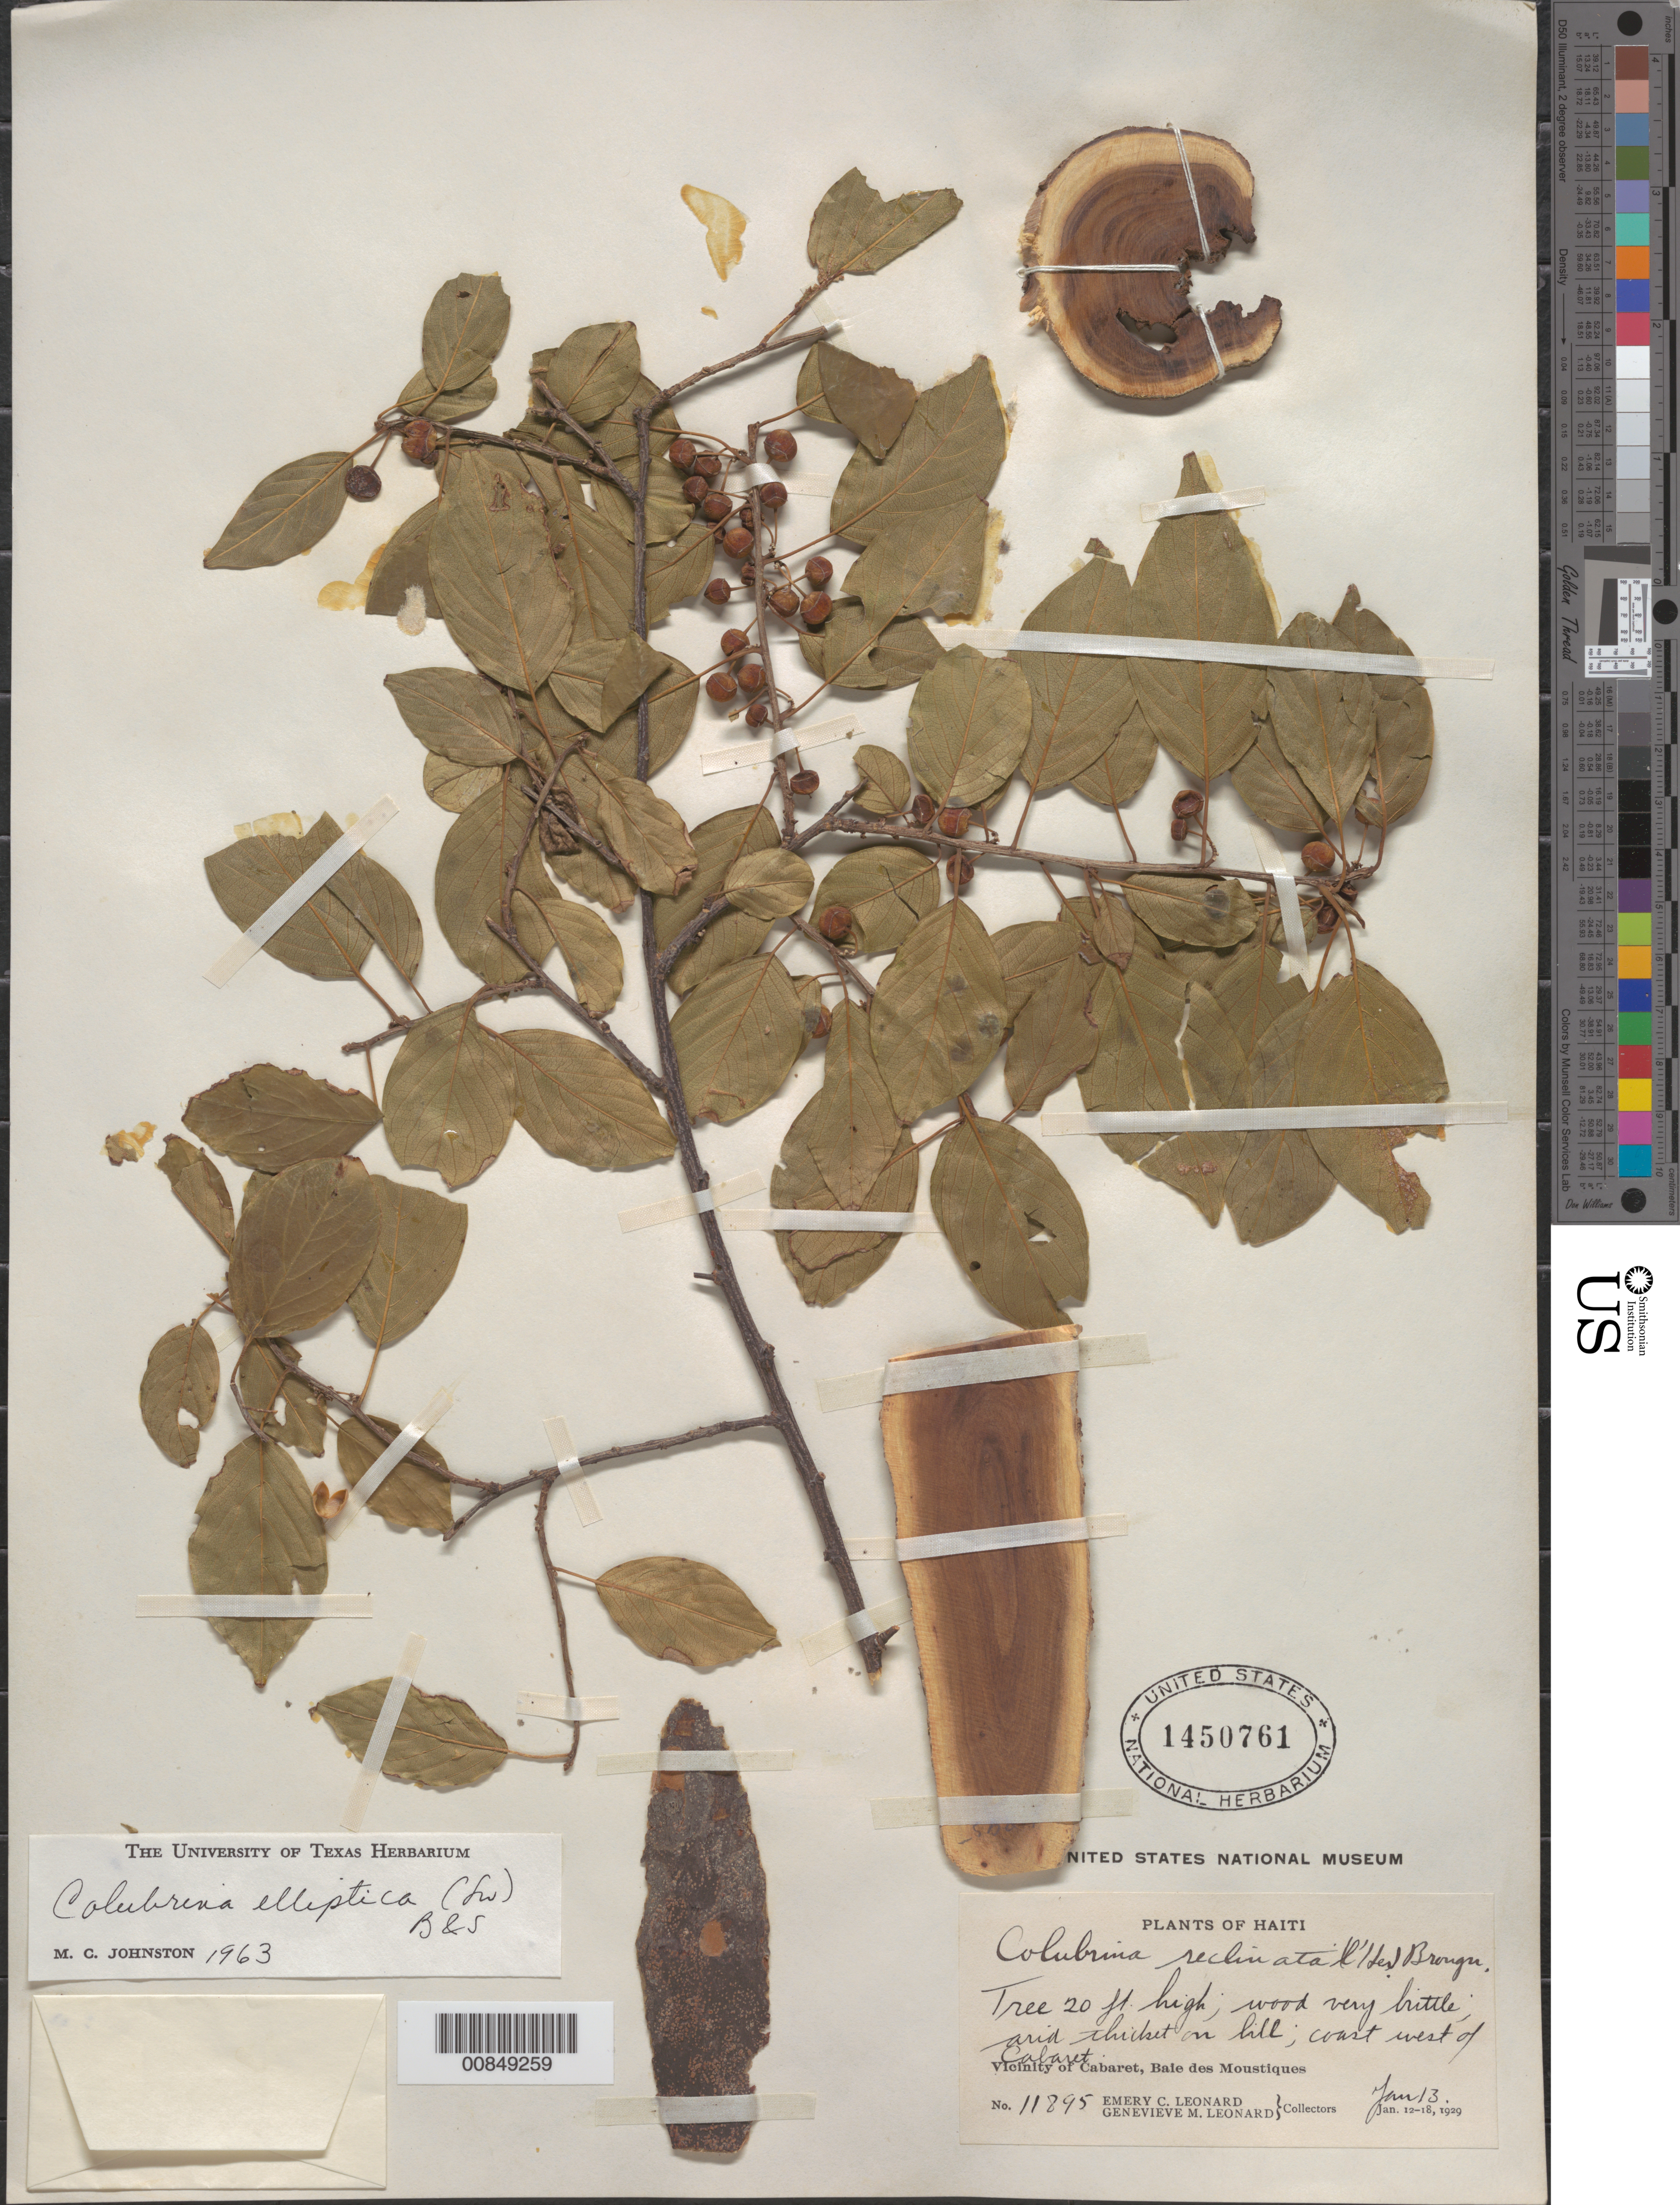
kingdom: Plantae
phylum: Tracheophyta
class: Magnoliopsida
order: Rosales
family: Rhamnaceae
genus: Colubrina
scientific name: Colubrina elliptica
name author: (Sw.) Brizicky & W.L. Stern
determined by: Johnston, Marshall C.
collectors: E. C. Leonard & G. M. Leonard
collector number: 11295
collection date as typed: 13 Jan 1929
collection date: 1929-01-13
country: Haiti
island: Hispaniola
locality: Vicinity of Cabaret, Baie des Moustiques, W of town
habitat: Arid thicket on hill along coast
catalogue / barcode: US 1450761